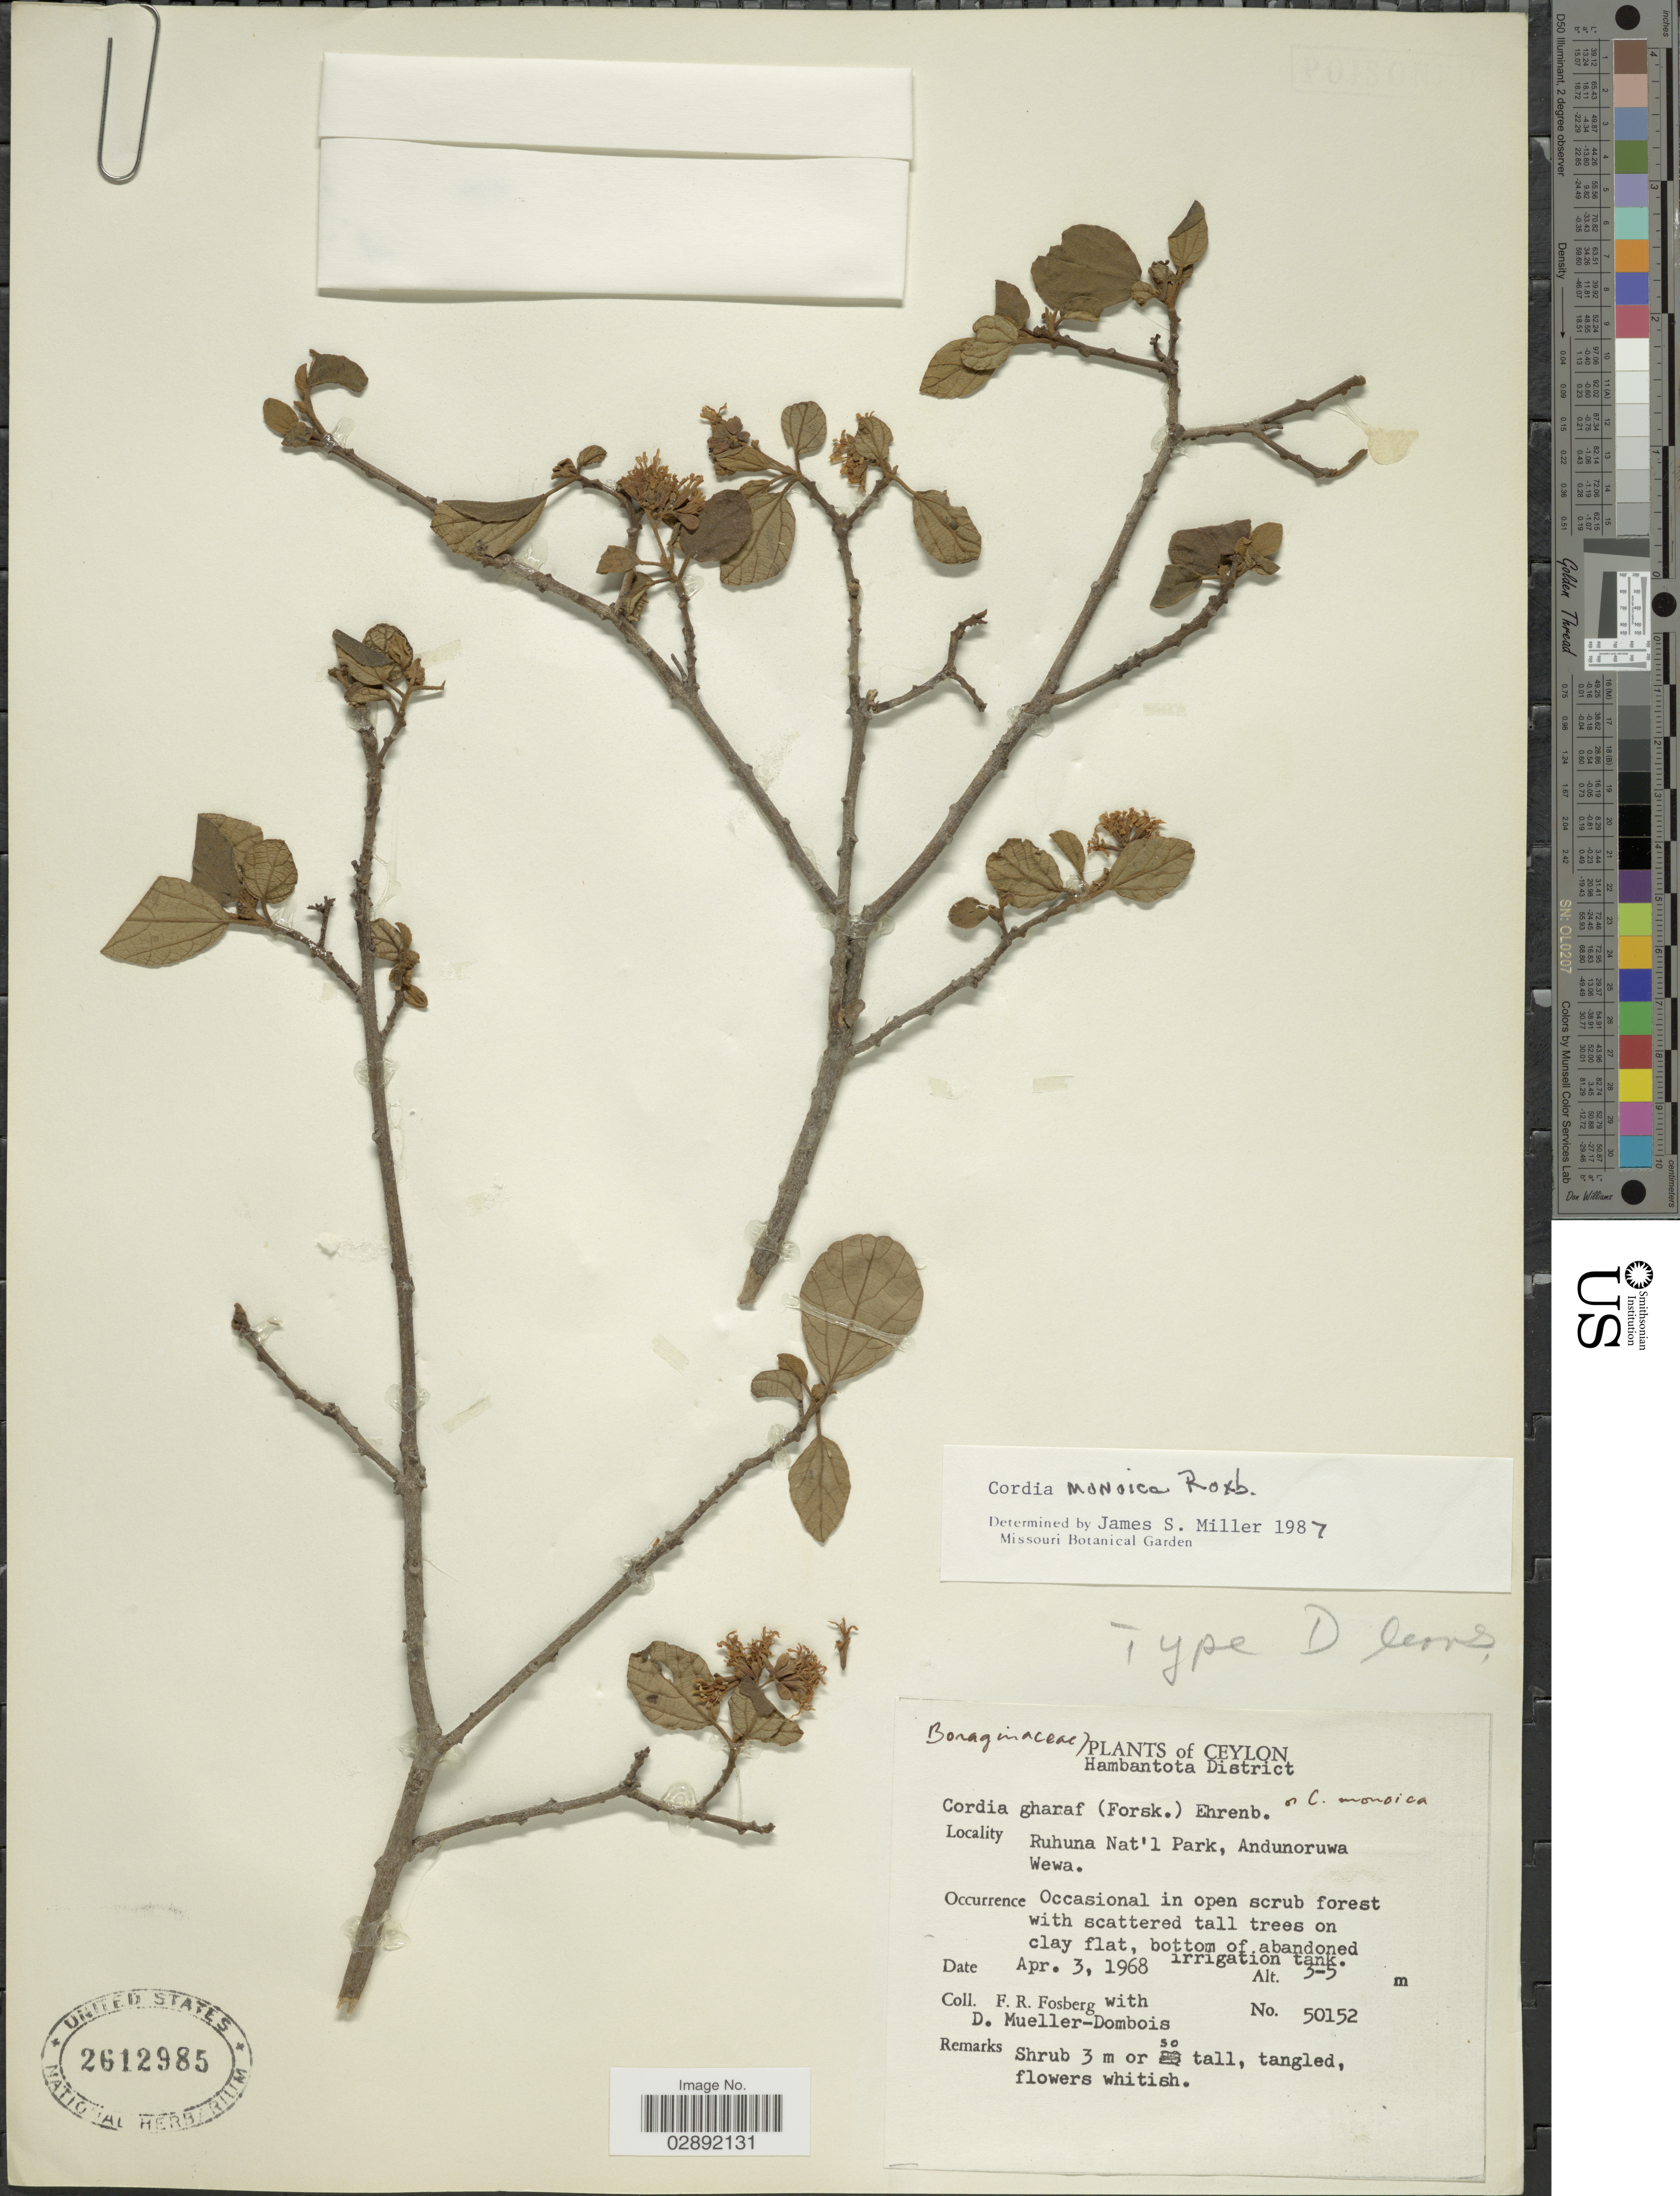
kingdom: Plantae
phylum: Tracheophyta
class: Magnoliopsida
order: Boraginales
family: Cordiaceae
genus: Cordia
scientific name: Cordia monoica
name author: Roxb.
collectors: F. R. Fosberg & D. Mueller-Dombois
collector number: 50152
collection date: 1968-04-03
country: Sri Lanka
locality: Ceylon. Hambantota District. Ruhuna Nat'l Park, Andunoruwa Wewa.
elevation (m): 3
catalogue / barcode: US 2612985